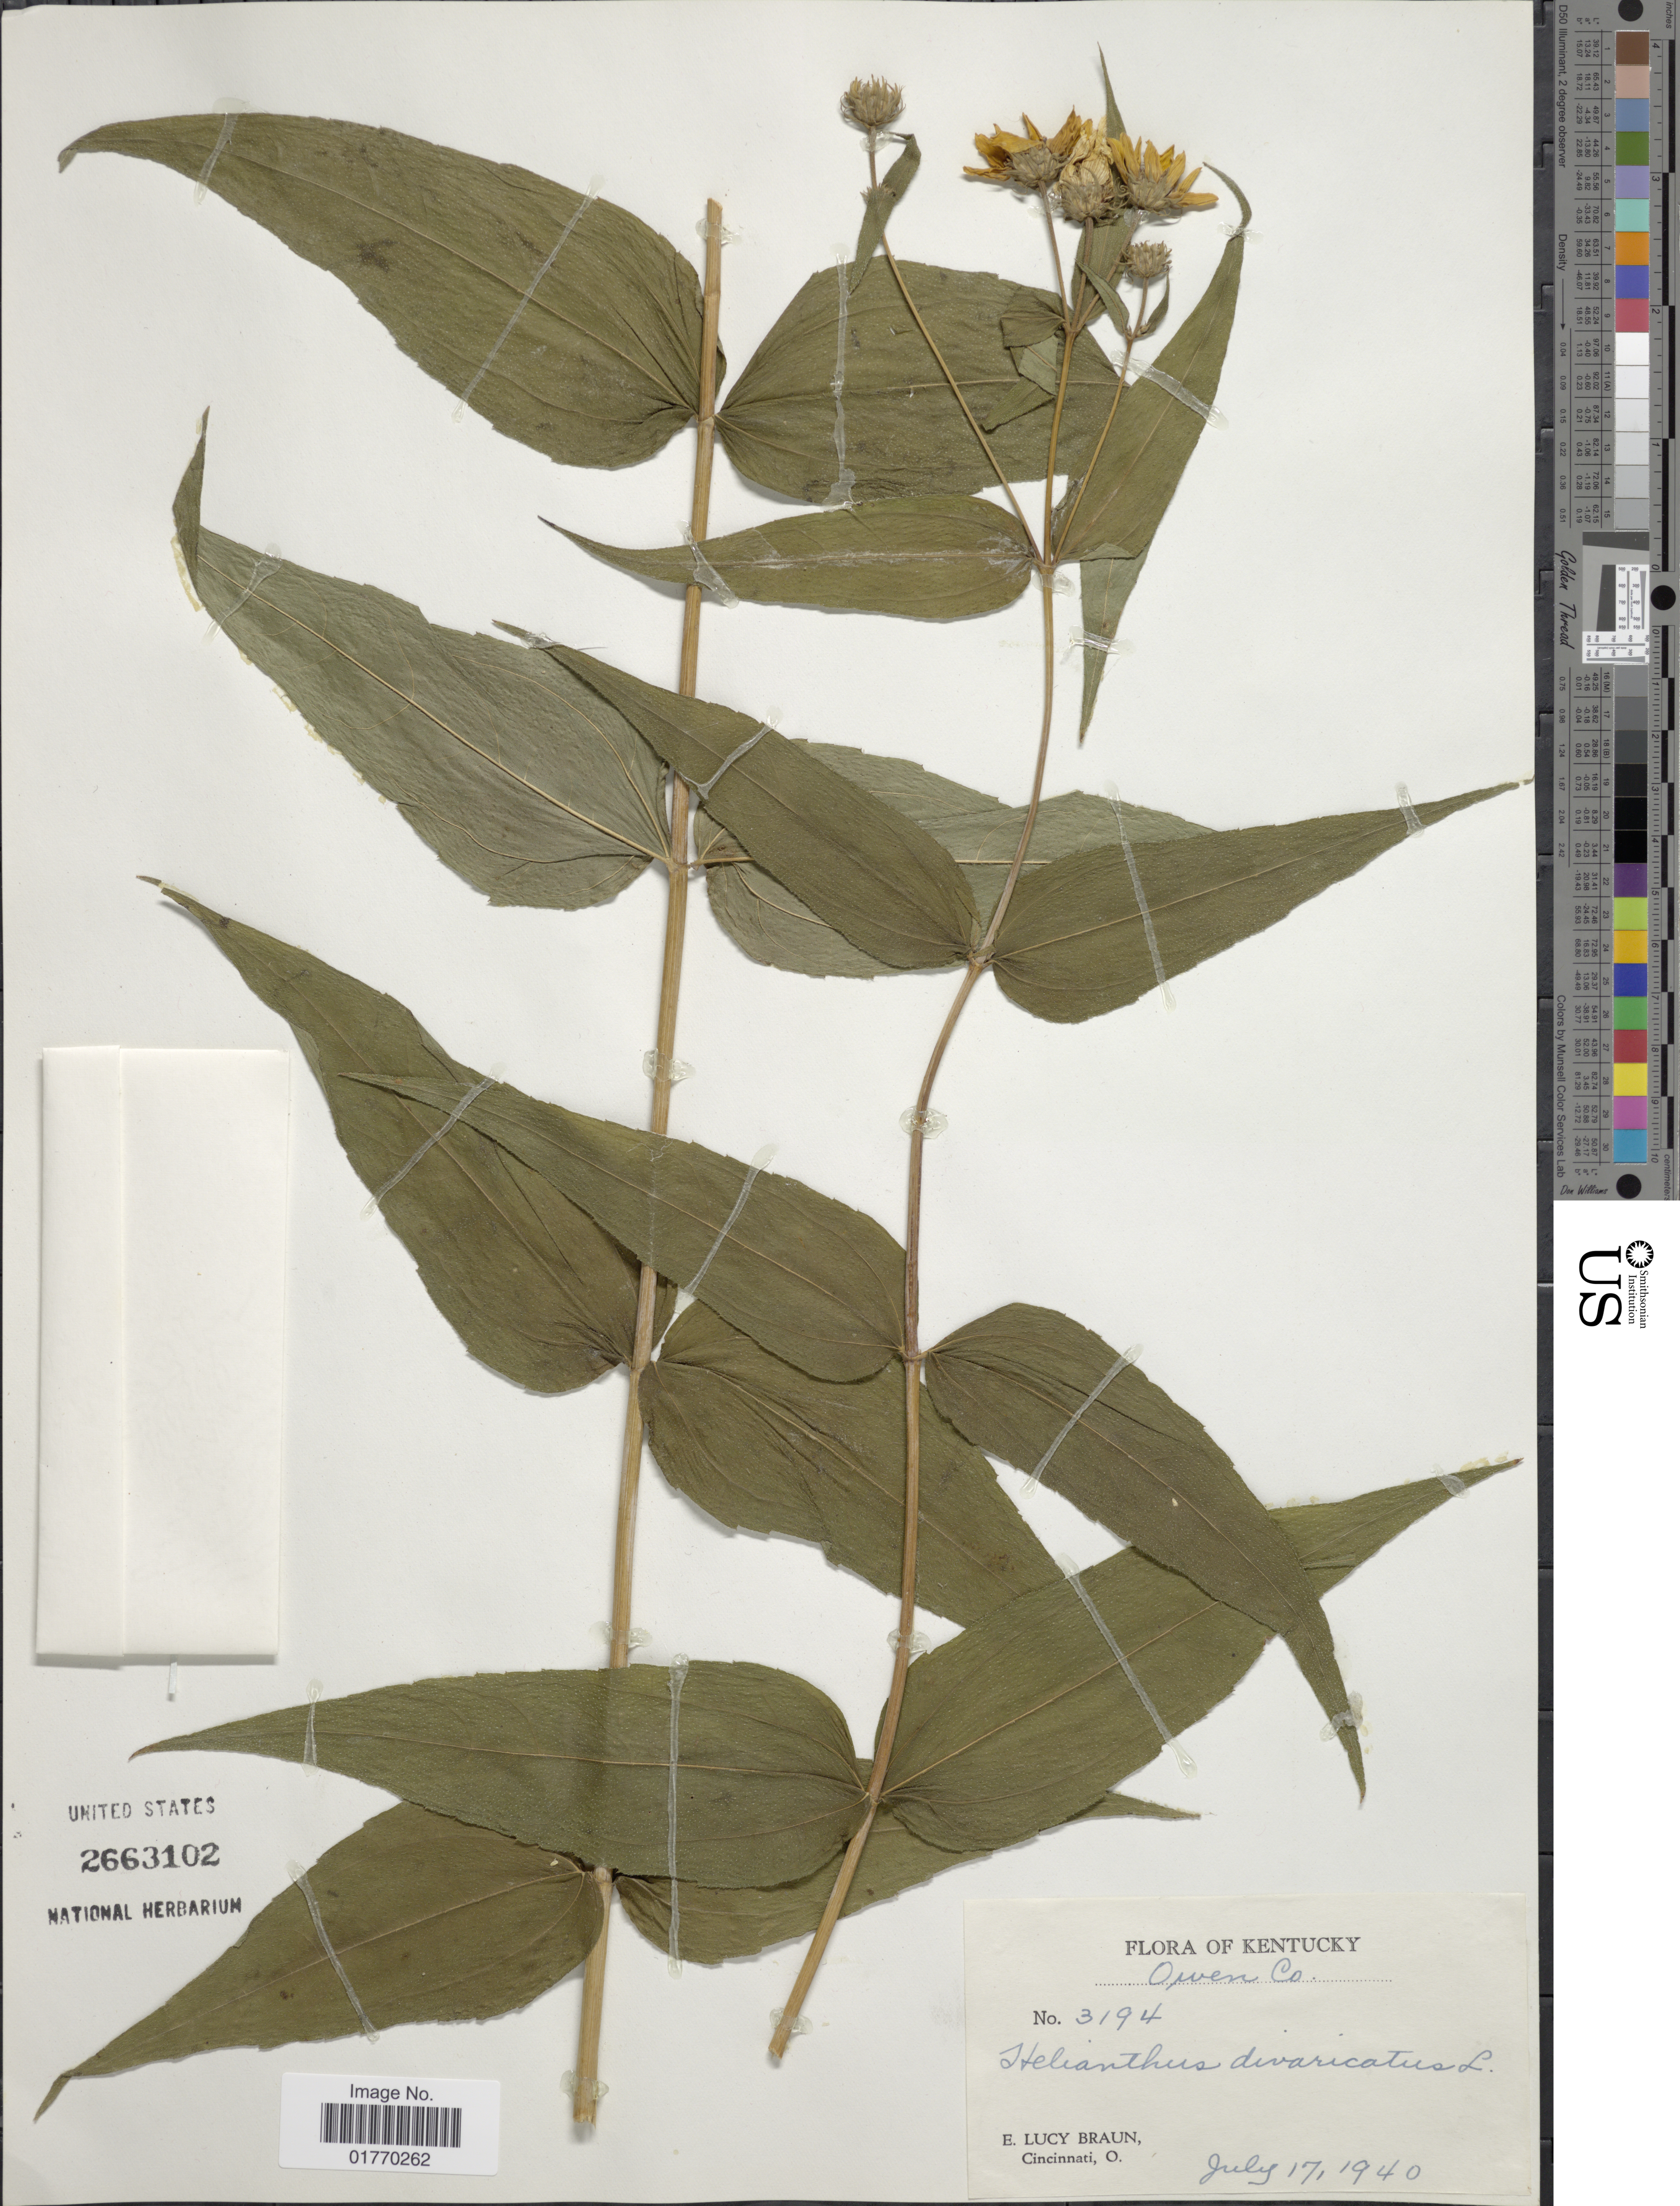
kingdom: Plantae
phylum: Tracheophyta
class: Magnoliopsida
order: Asterales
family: Asteraceae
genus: Helianthus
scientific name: Helianthus divaricatus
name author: L.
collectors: E. L. Braun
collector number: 3194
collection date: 1940-07-17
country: United States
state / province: Kentucky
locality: Owen Co.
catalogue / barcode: US 2663102